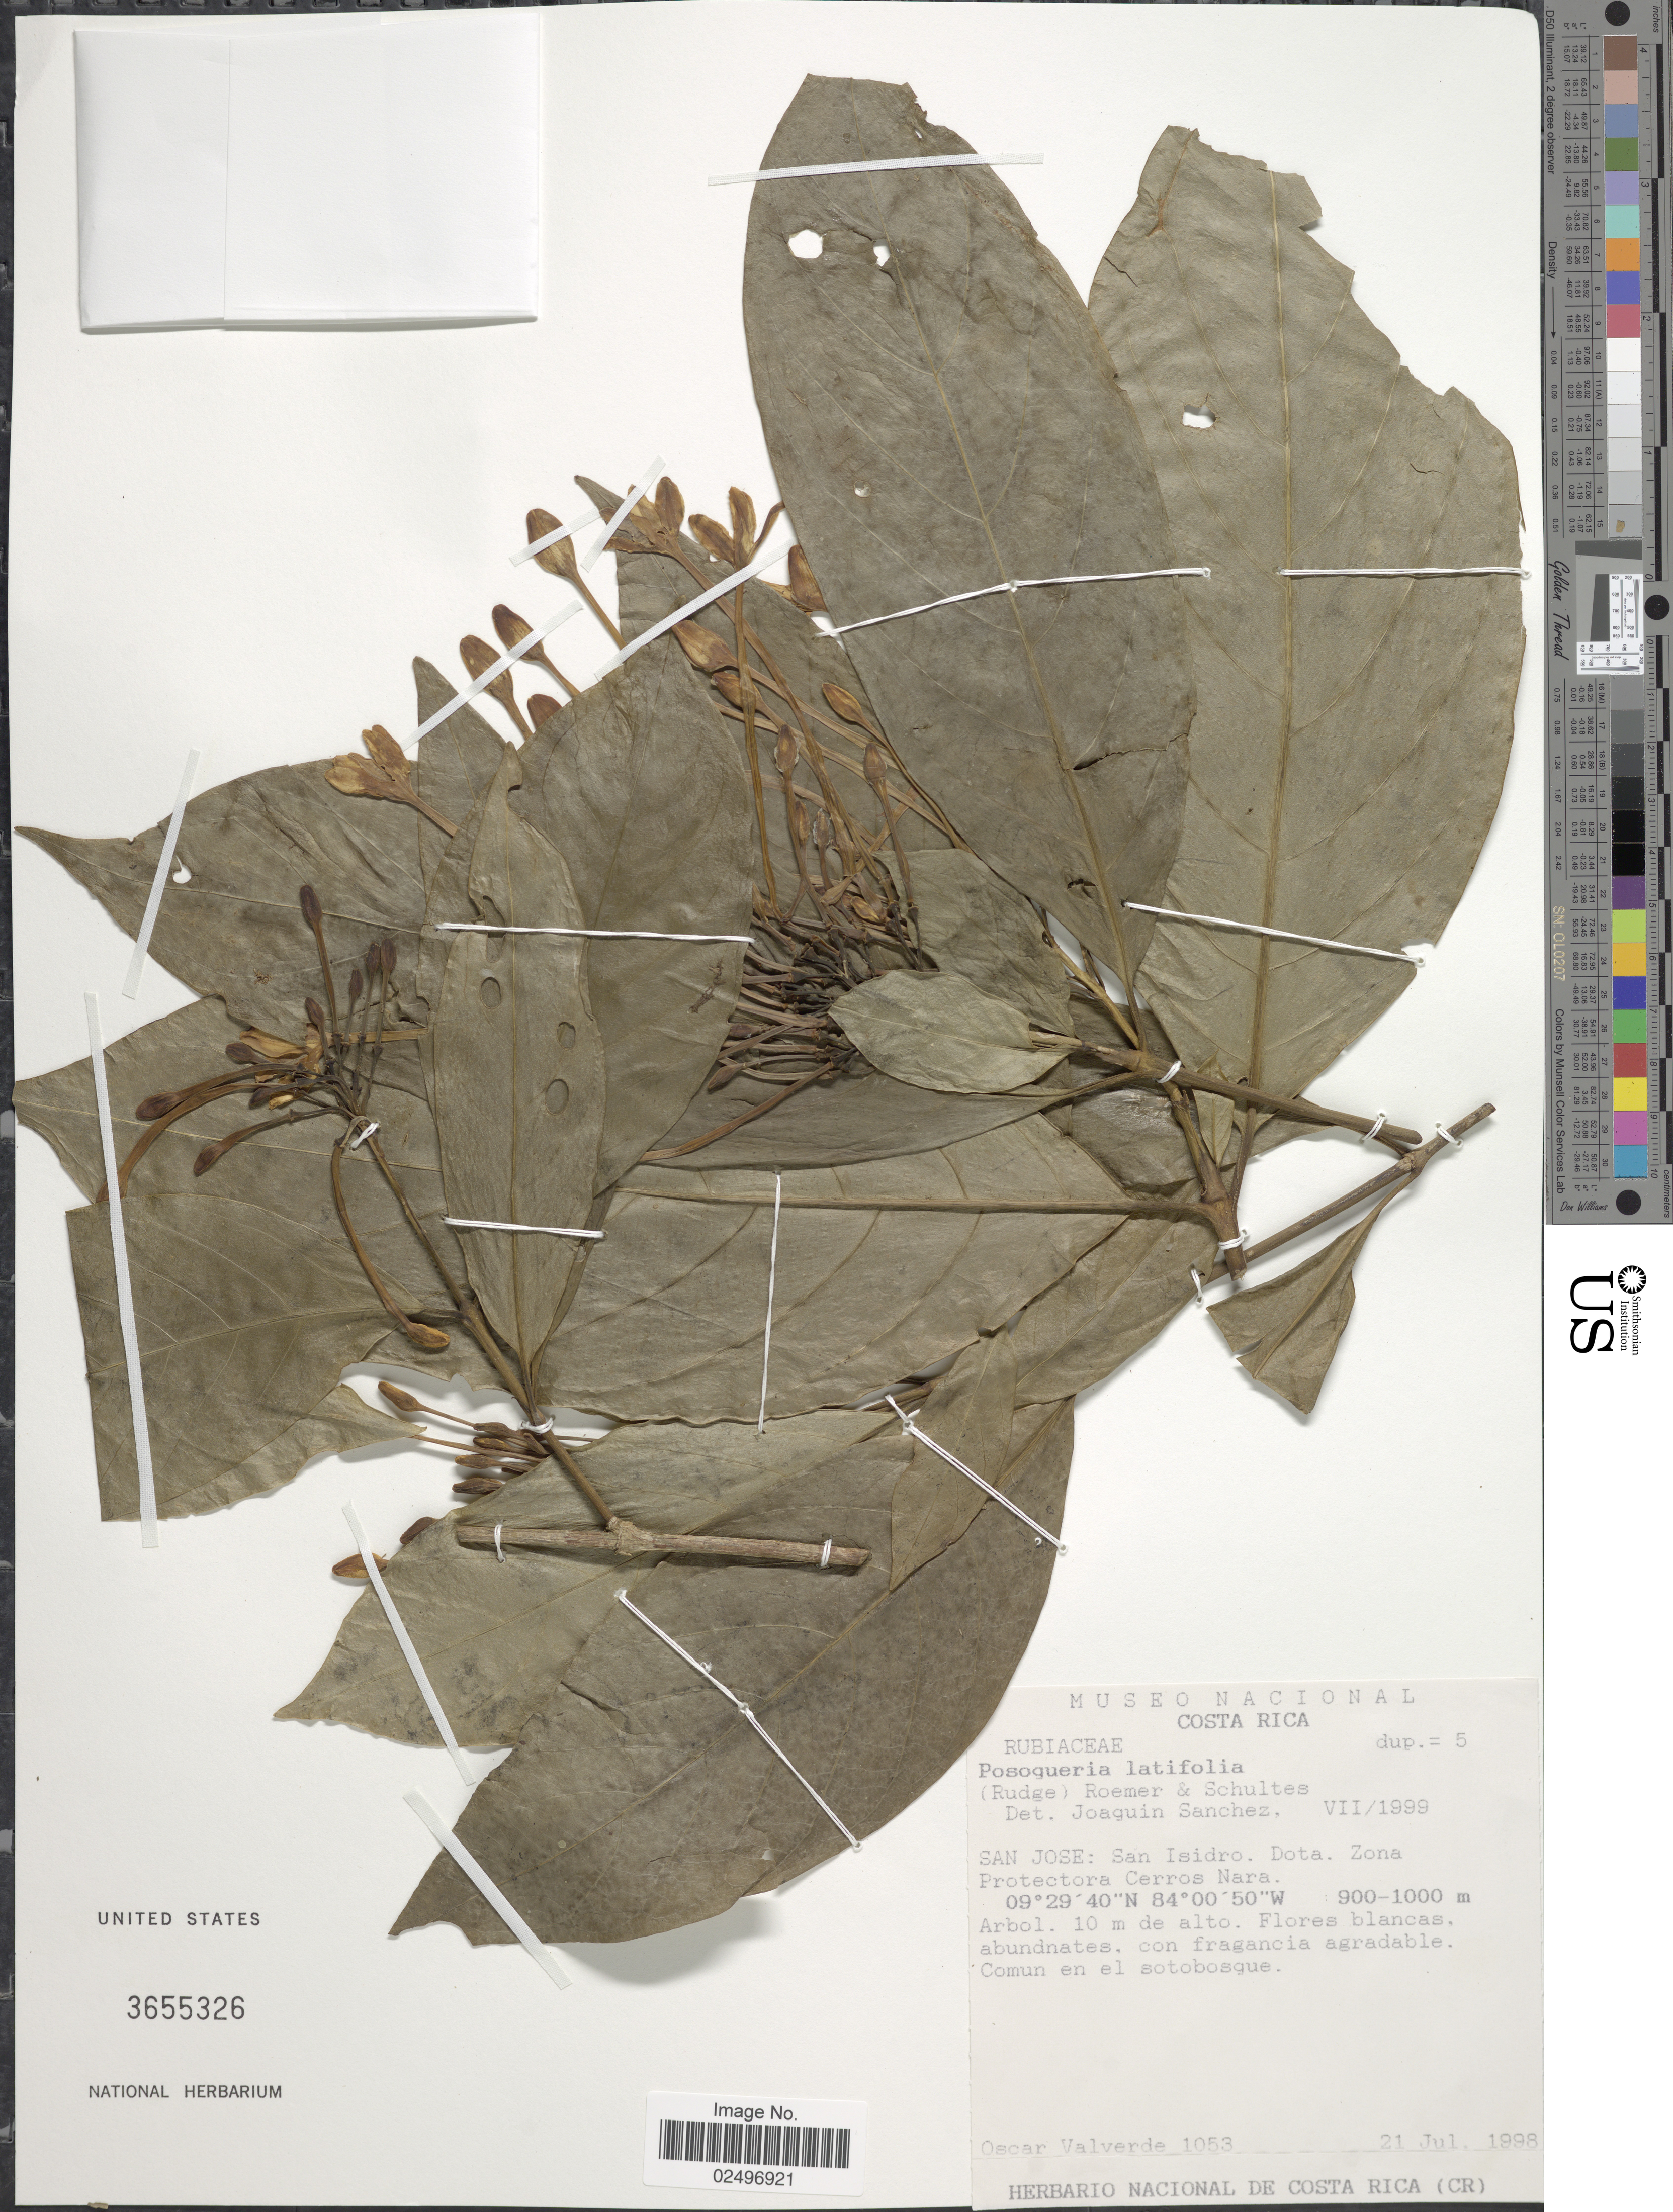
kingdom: Plantae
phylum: Tracheophyta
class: Magnoliopsida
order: Gentianales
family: Rubiaceae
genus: Posoqueria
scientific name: Posoqueria latifolia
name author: (Rudge) Roem. & Schult.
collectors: O. Valverde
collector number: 1053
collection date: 1998-07-21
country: Costa Rica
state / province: San José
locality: San Isidro. Dota Zona Protectora Cerros Nara.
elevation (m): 900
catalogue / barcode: US 3655326